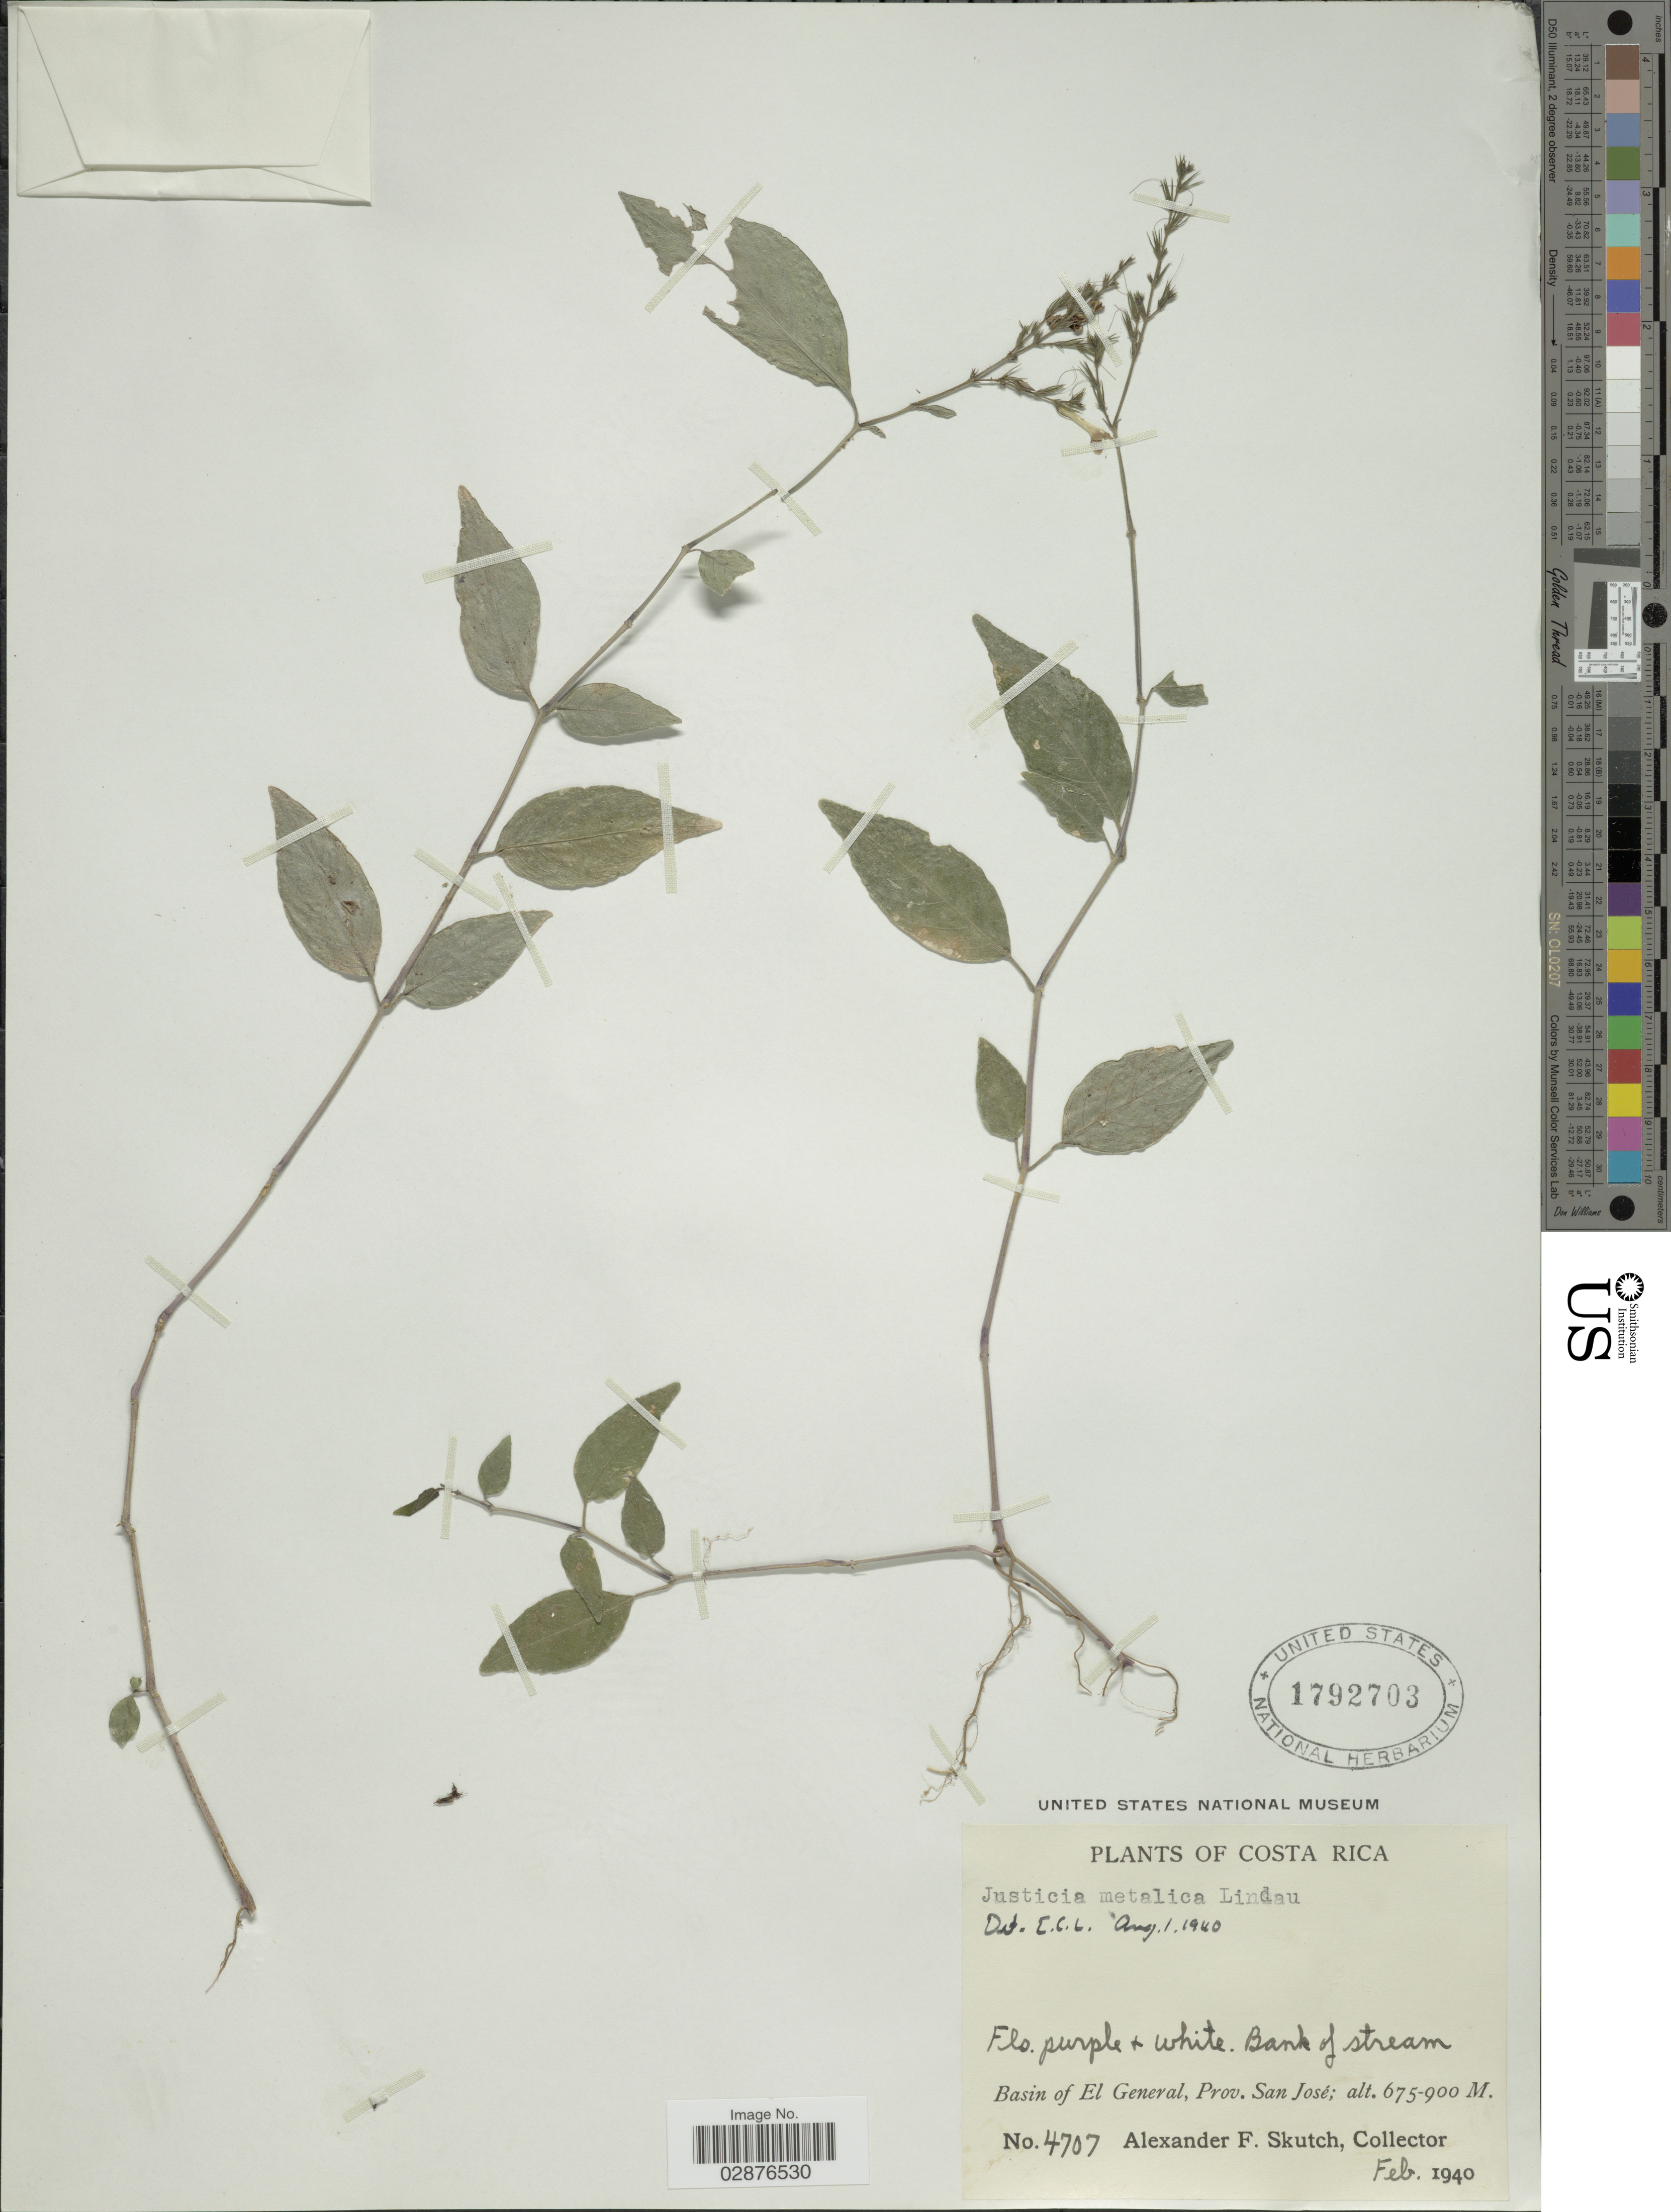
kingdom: Plantae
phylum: Tracheophyta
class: Magnoliopsida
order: Lamiales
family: Acanthaceae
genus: Justicia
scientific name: Justicia metallica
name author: Lindau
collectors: A. F. Skutch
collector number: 4707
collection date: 1940-02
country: Costa Rica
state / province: San José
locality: Basin of El General.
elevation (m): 675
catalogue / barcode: US 1792703